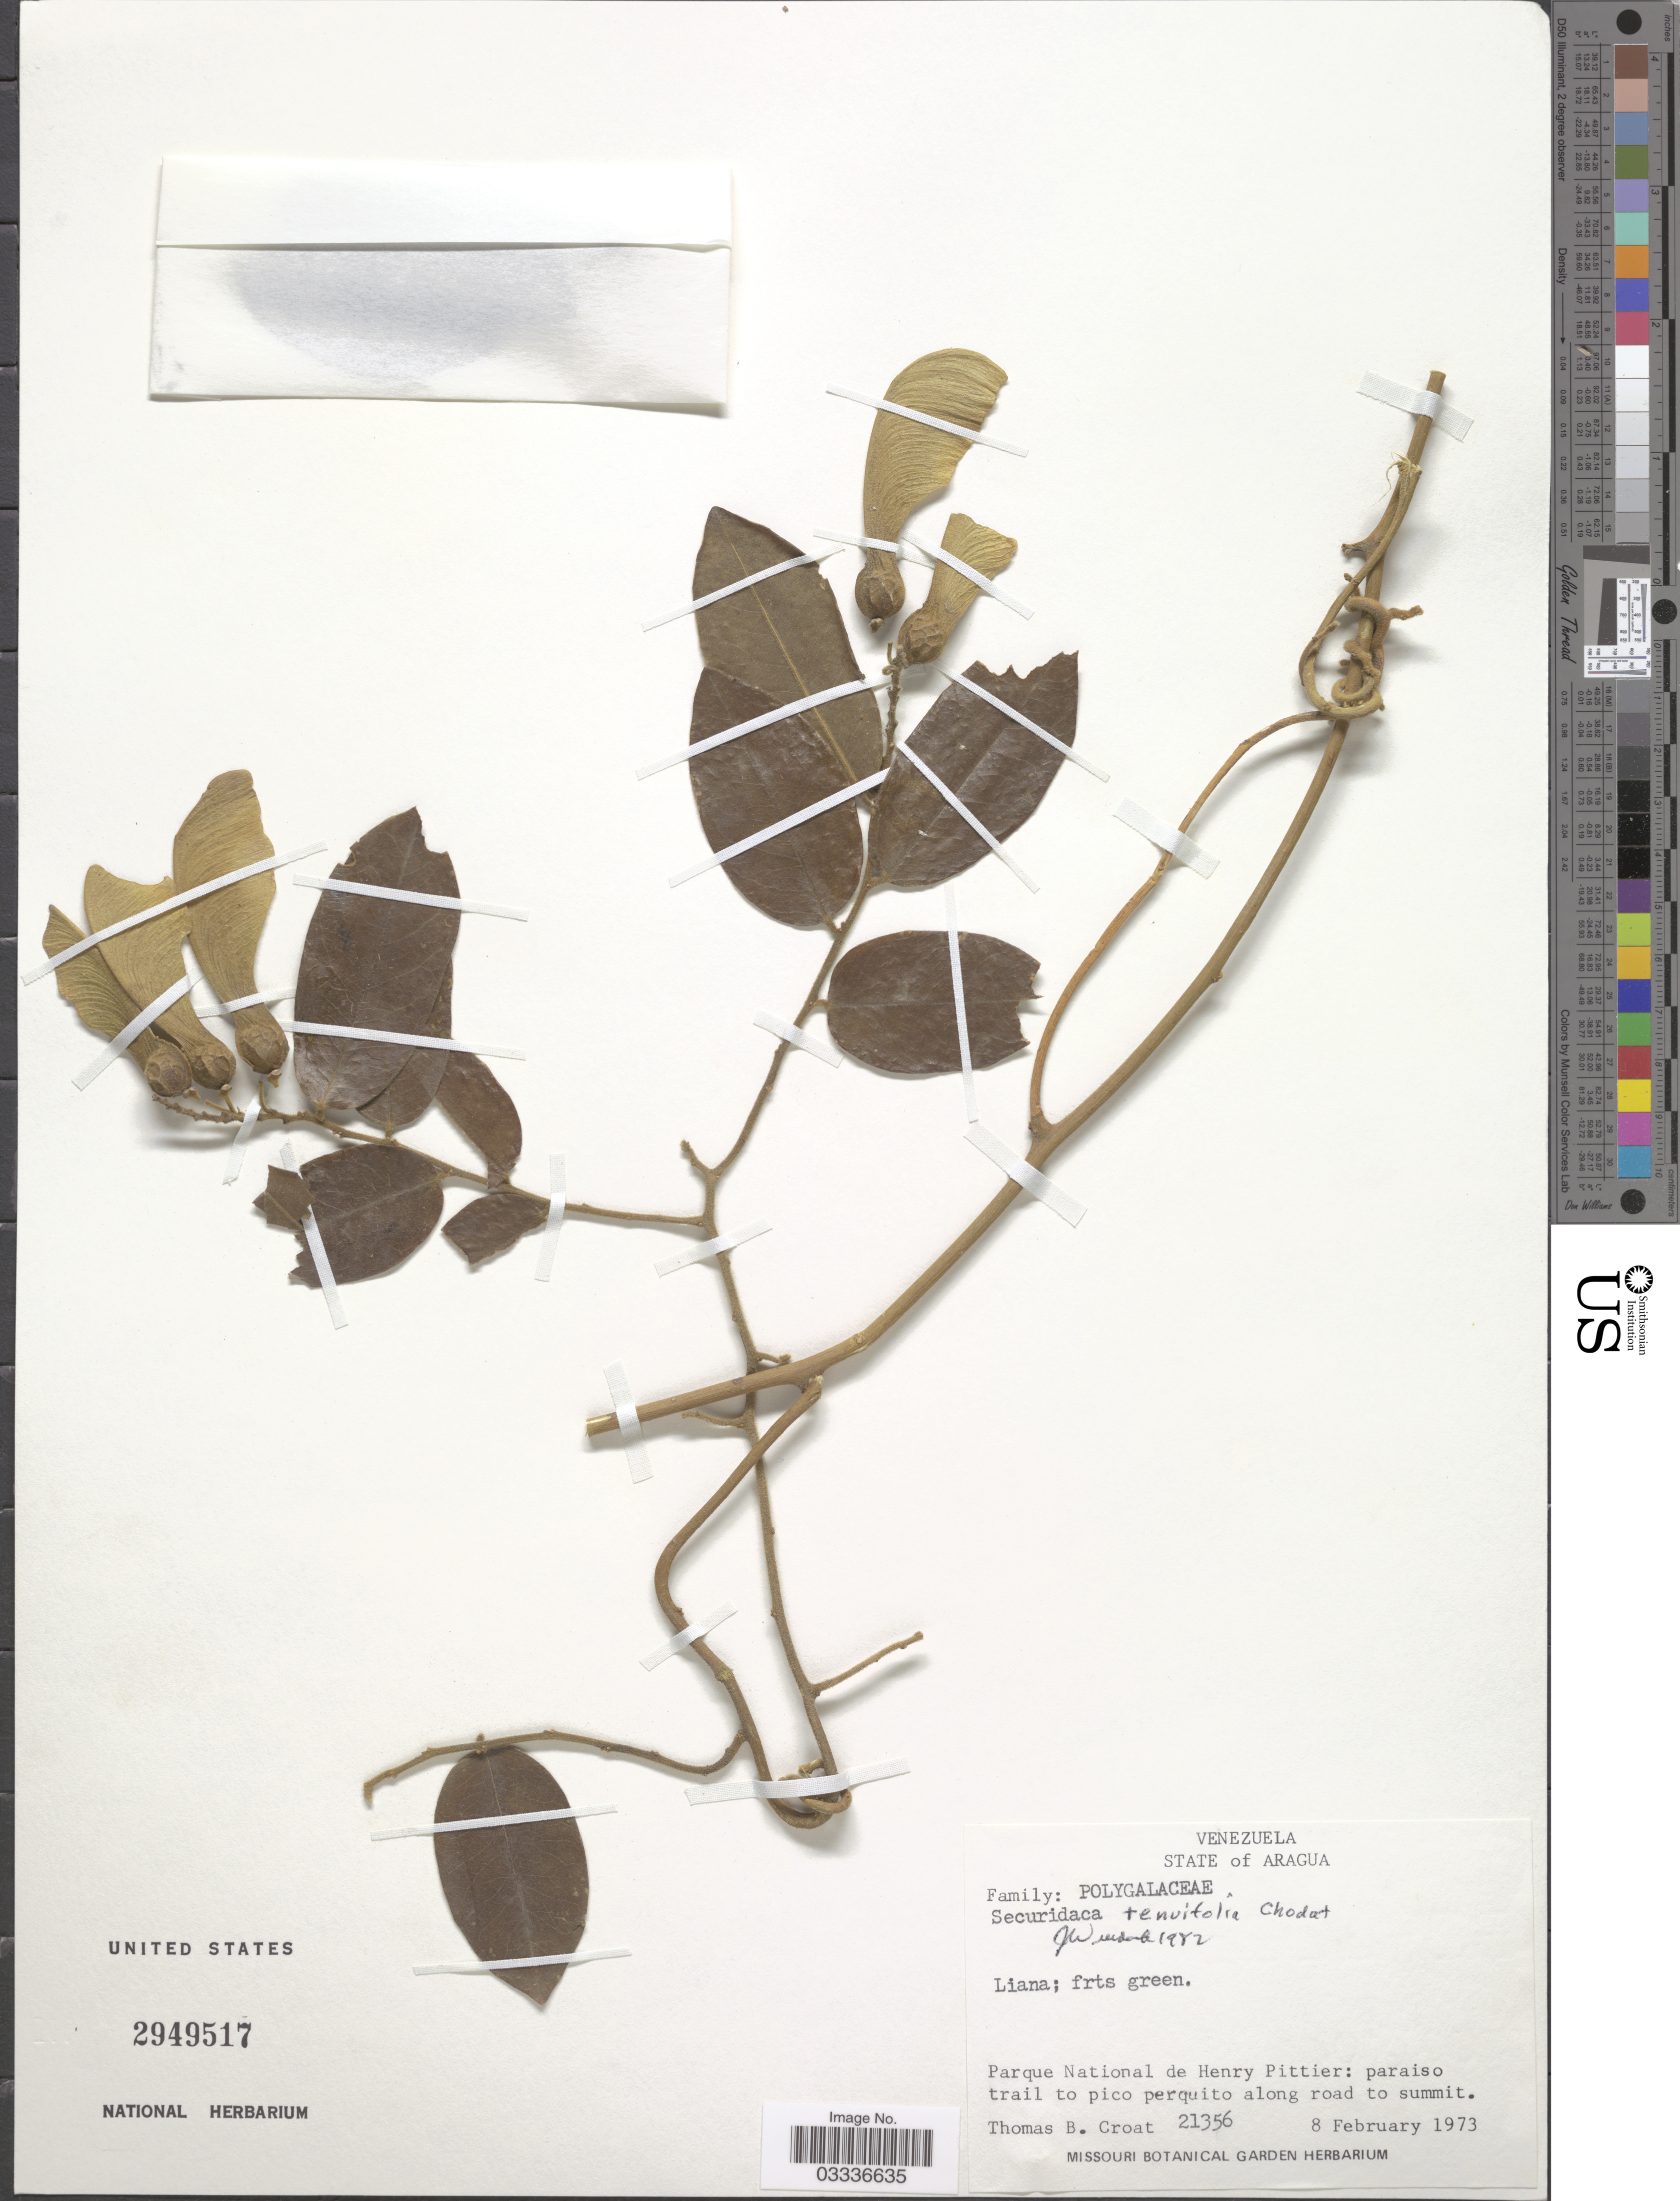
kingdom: Plantae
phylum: Tracheophyta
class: Magnoliopsida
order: Fabales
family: Polygalaceae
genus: Securidaca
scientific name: Securidaca tenuifolia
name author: Chodat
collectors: T. B. Croat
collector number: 21356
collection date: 1973-02-08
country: Venezuela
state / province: Aragua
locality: Parque National de Henry Pittier: paraiso trail to pico perquito along road to summit.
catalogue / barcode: US 2949517